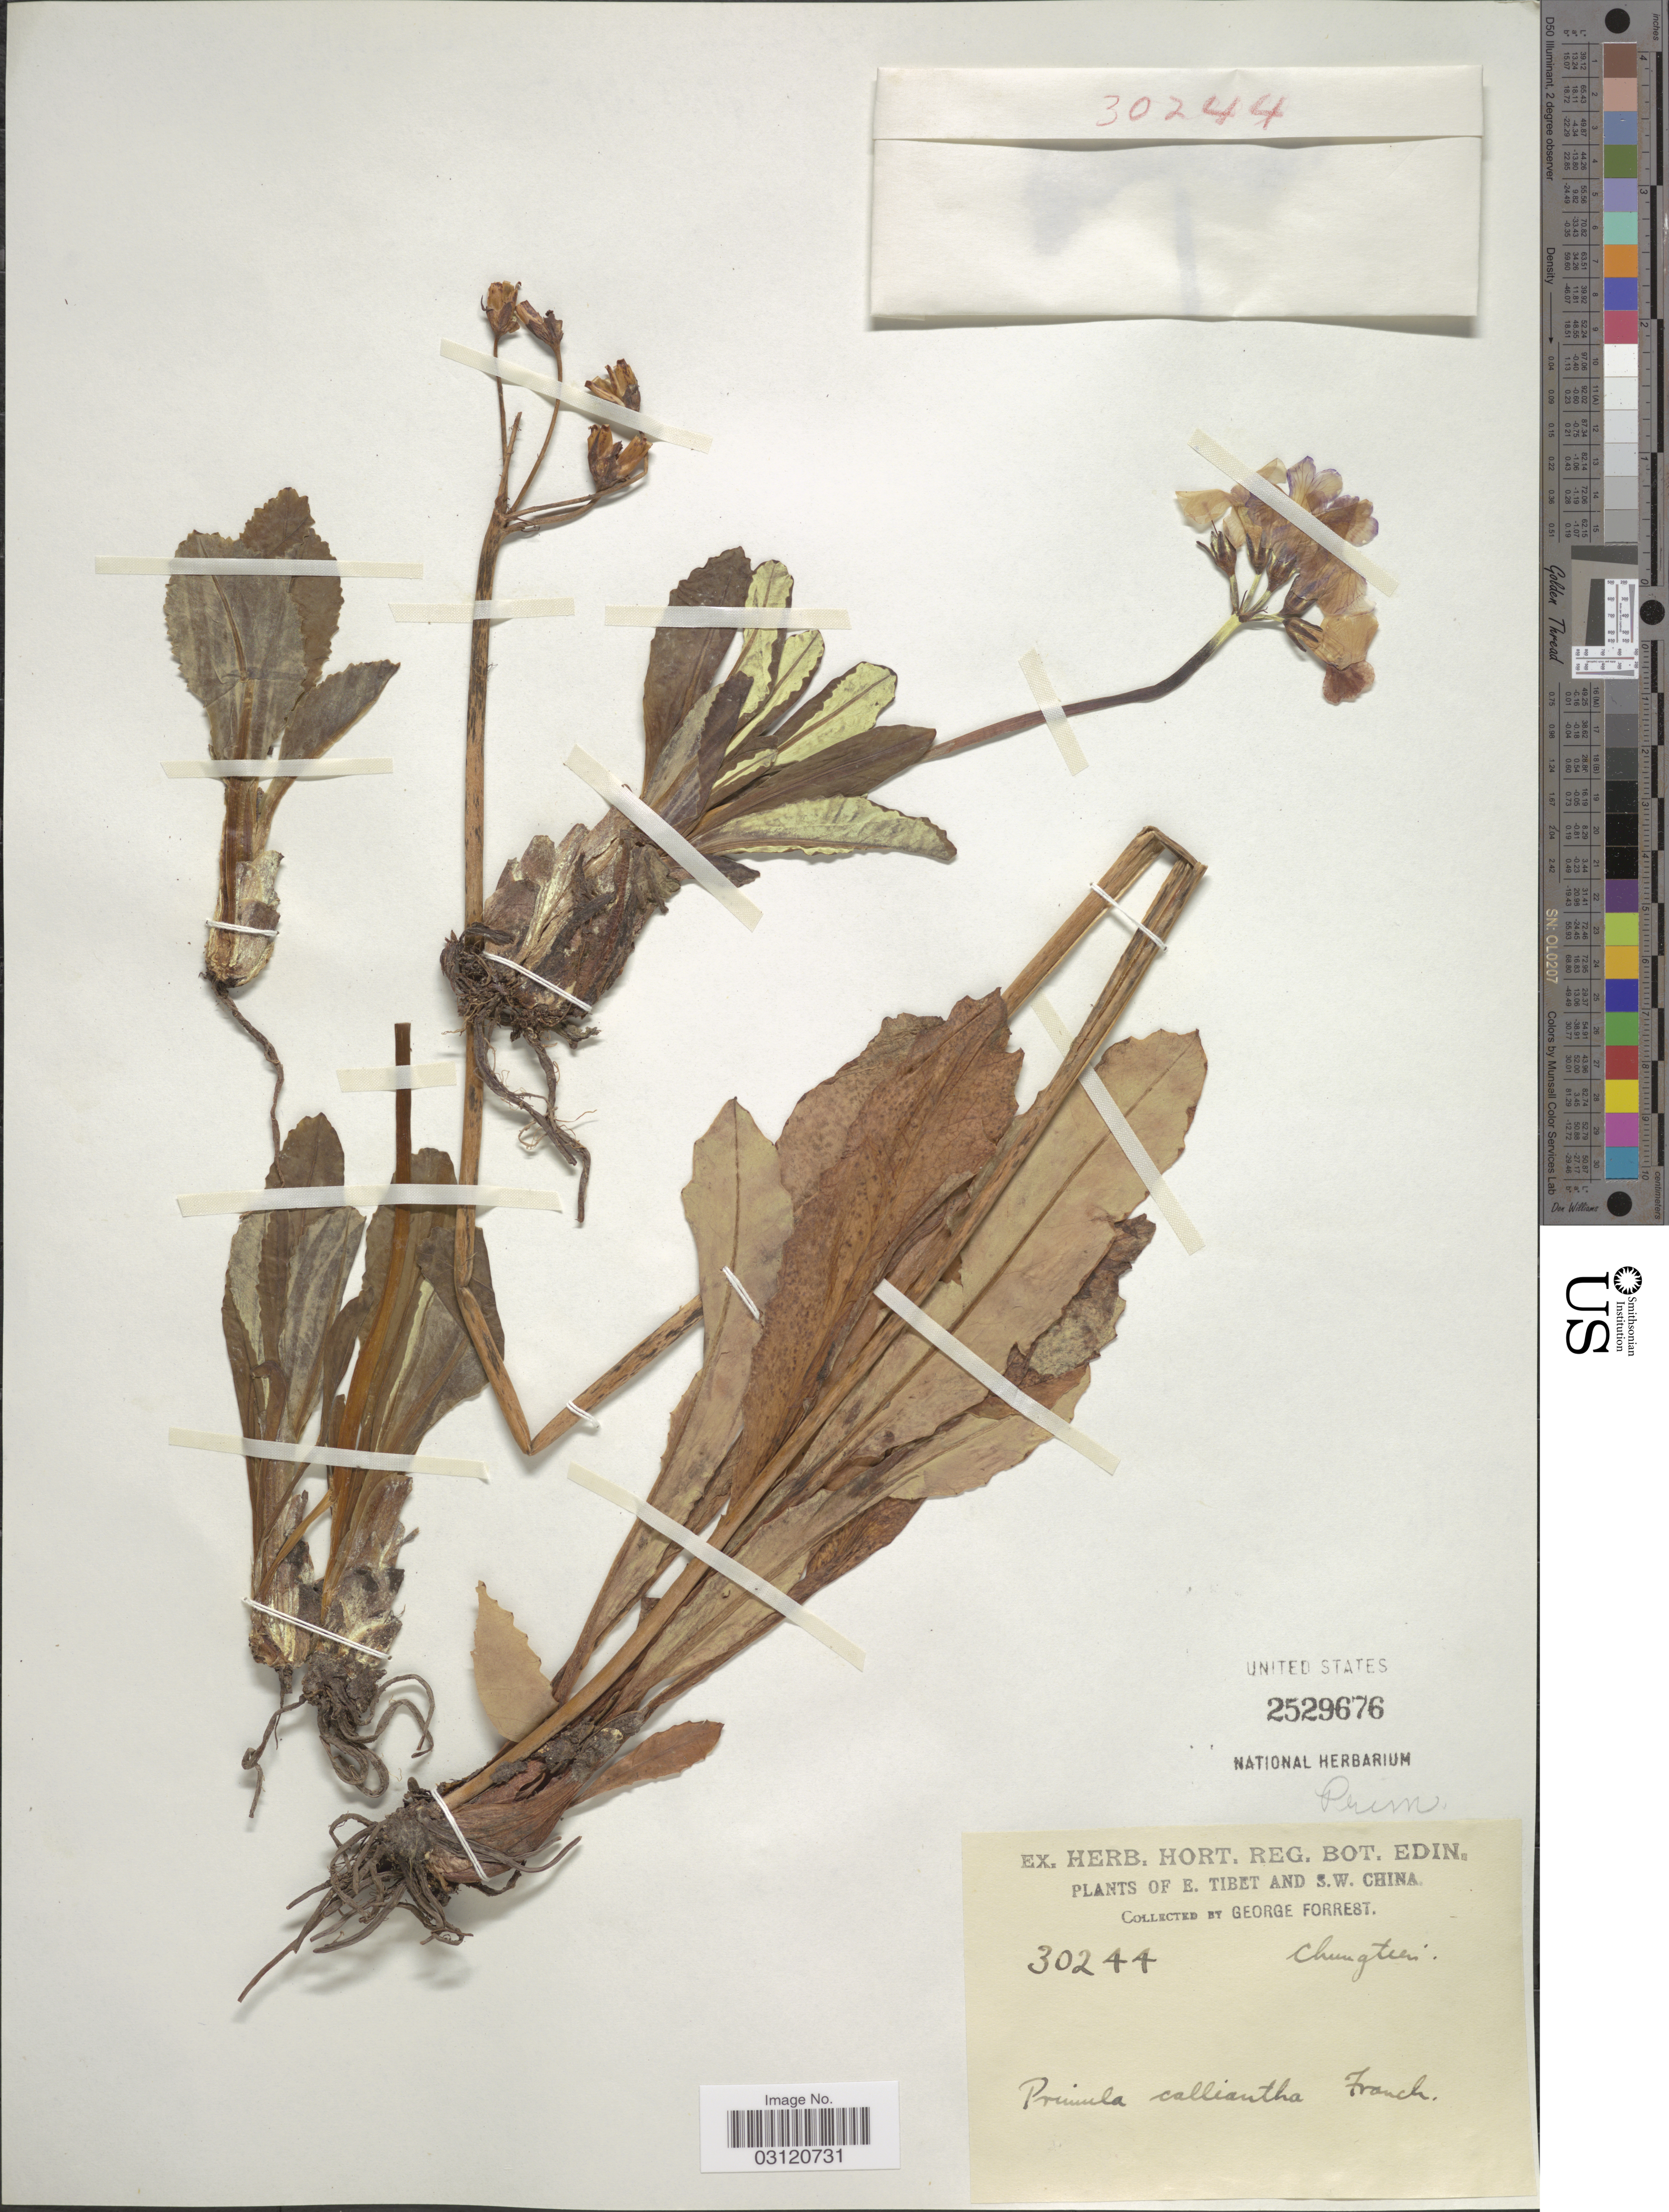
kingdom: Plantae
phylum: Tracheophyta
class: Magnoliopsida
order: Ericales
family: Primulaceae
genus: Primula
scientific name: Primula calliantha subsp. bryophila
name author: (Balf. f. & Farrer) W.W. Sm. & Forrest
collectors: G. Forrest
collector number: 30244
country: China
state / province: Xizang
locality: E. Tibet and S.W. China, Chungtien.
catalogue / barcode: US 2529676